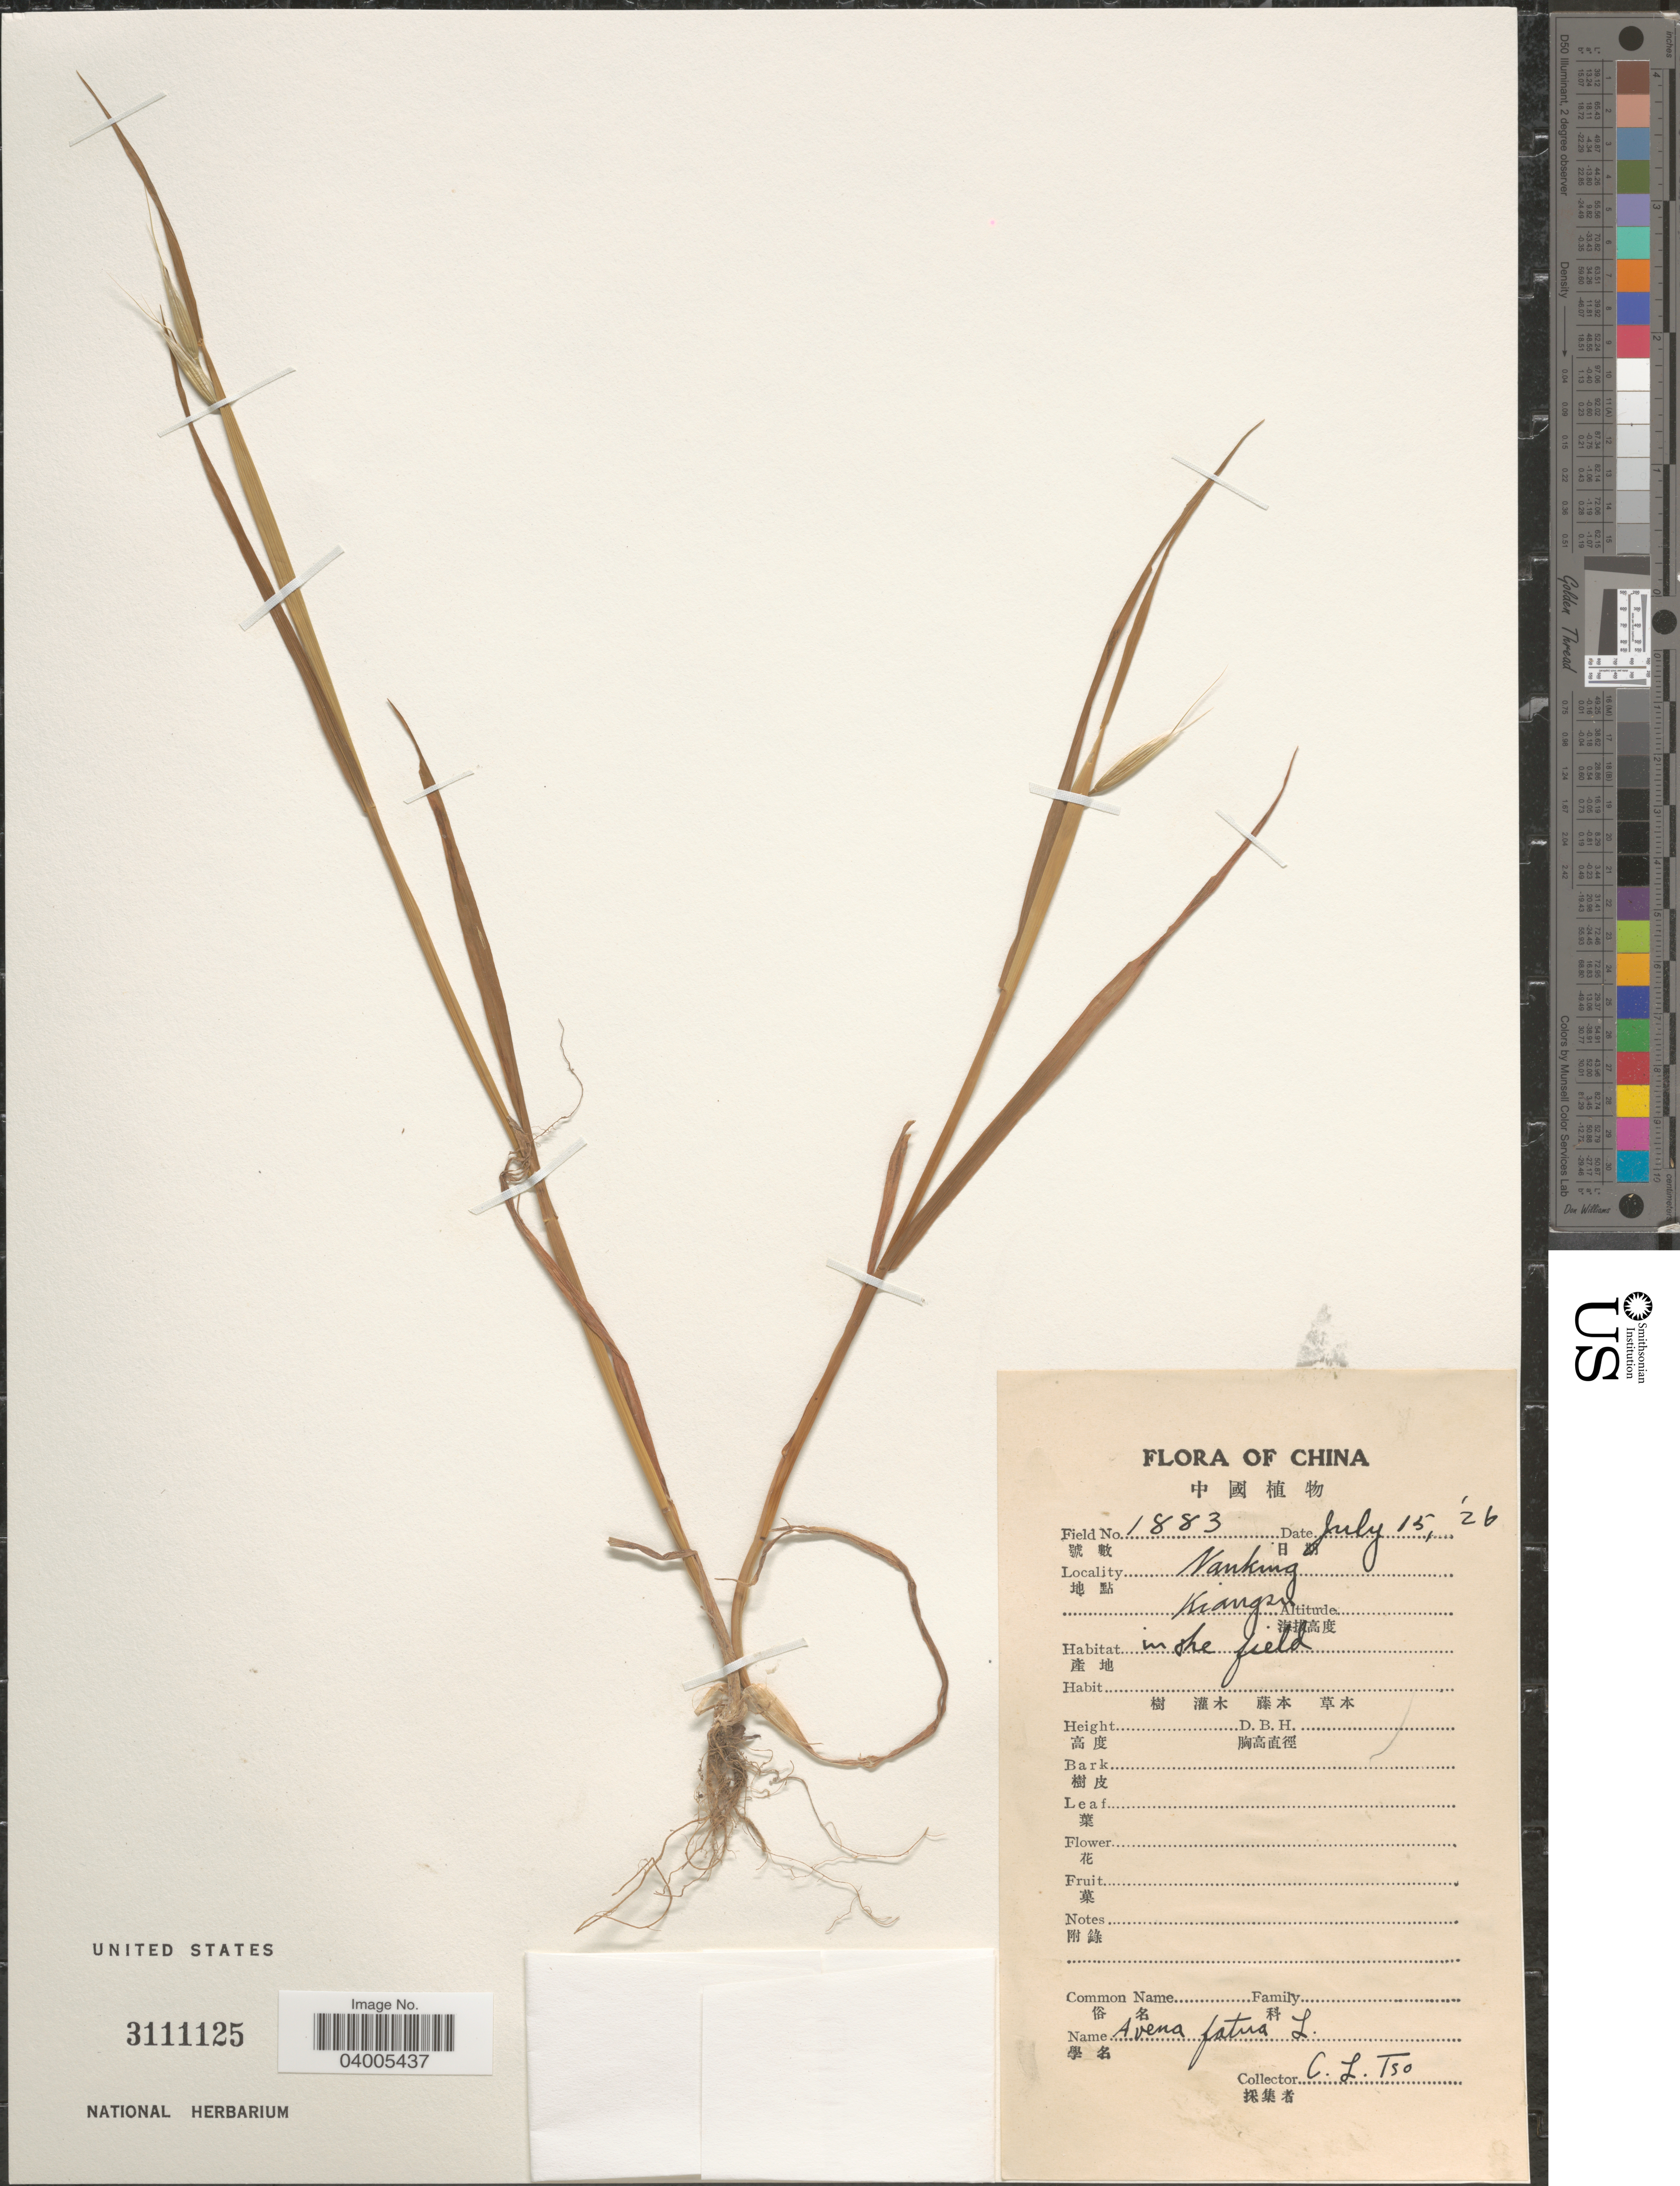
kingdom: Plantae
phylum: Tracheophyta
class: Liliopsida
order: Poales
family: Poaceae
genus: Avena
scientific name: Avena fatua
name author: L.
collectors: C. Tso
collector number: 1883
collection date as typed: Transcribed d/m/y: 15/7/26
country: China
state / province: Jiangsu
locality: Nanking. Kiangsu.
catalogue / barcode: US 3111125